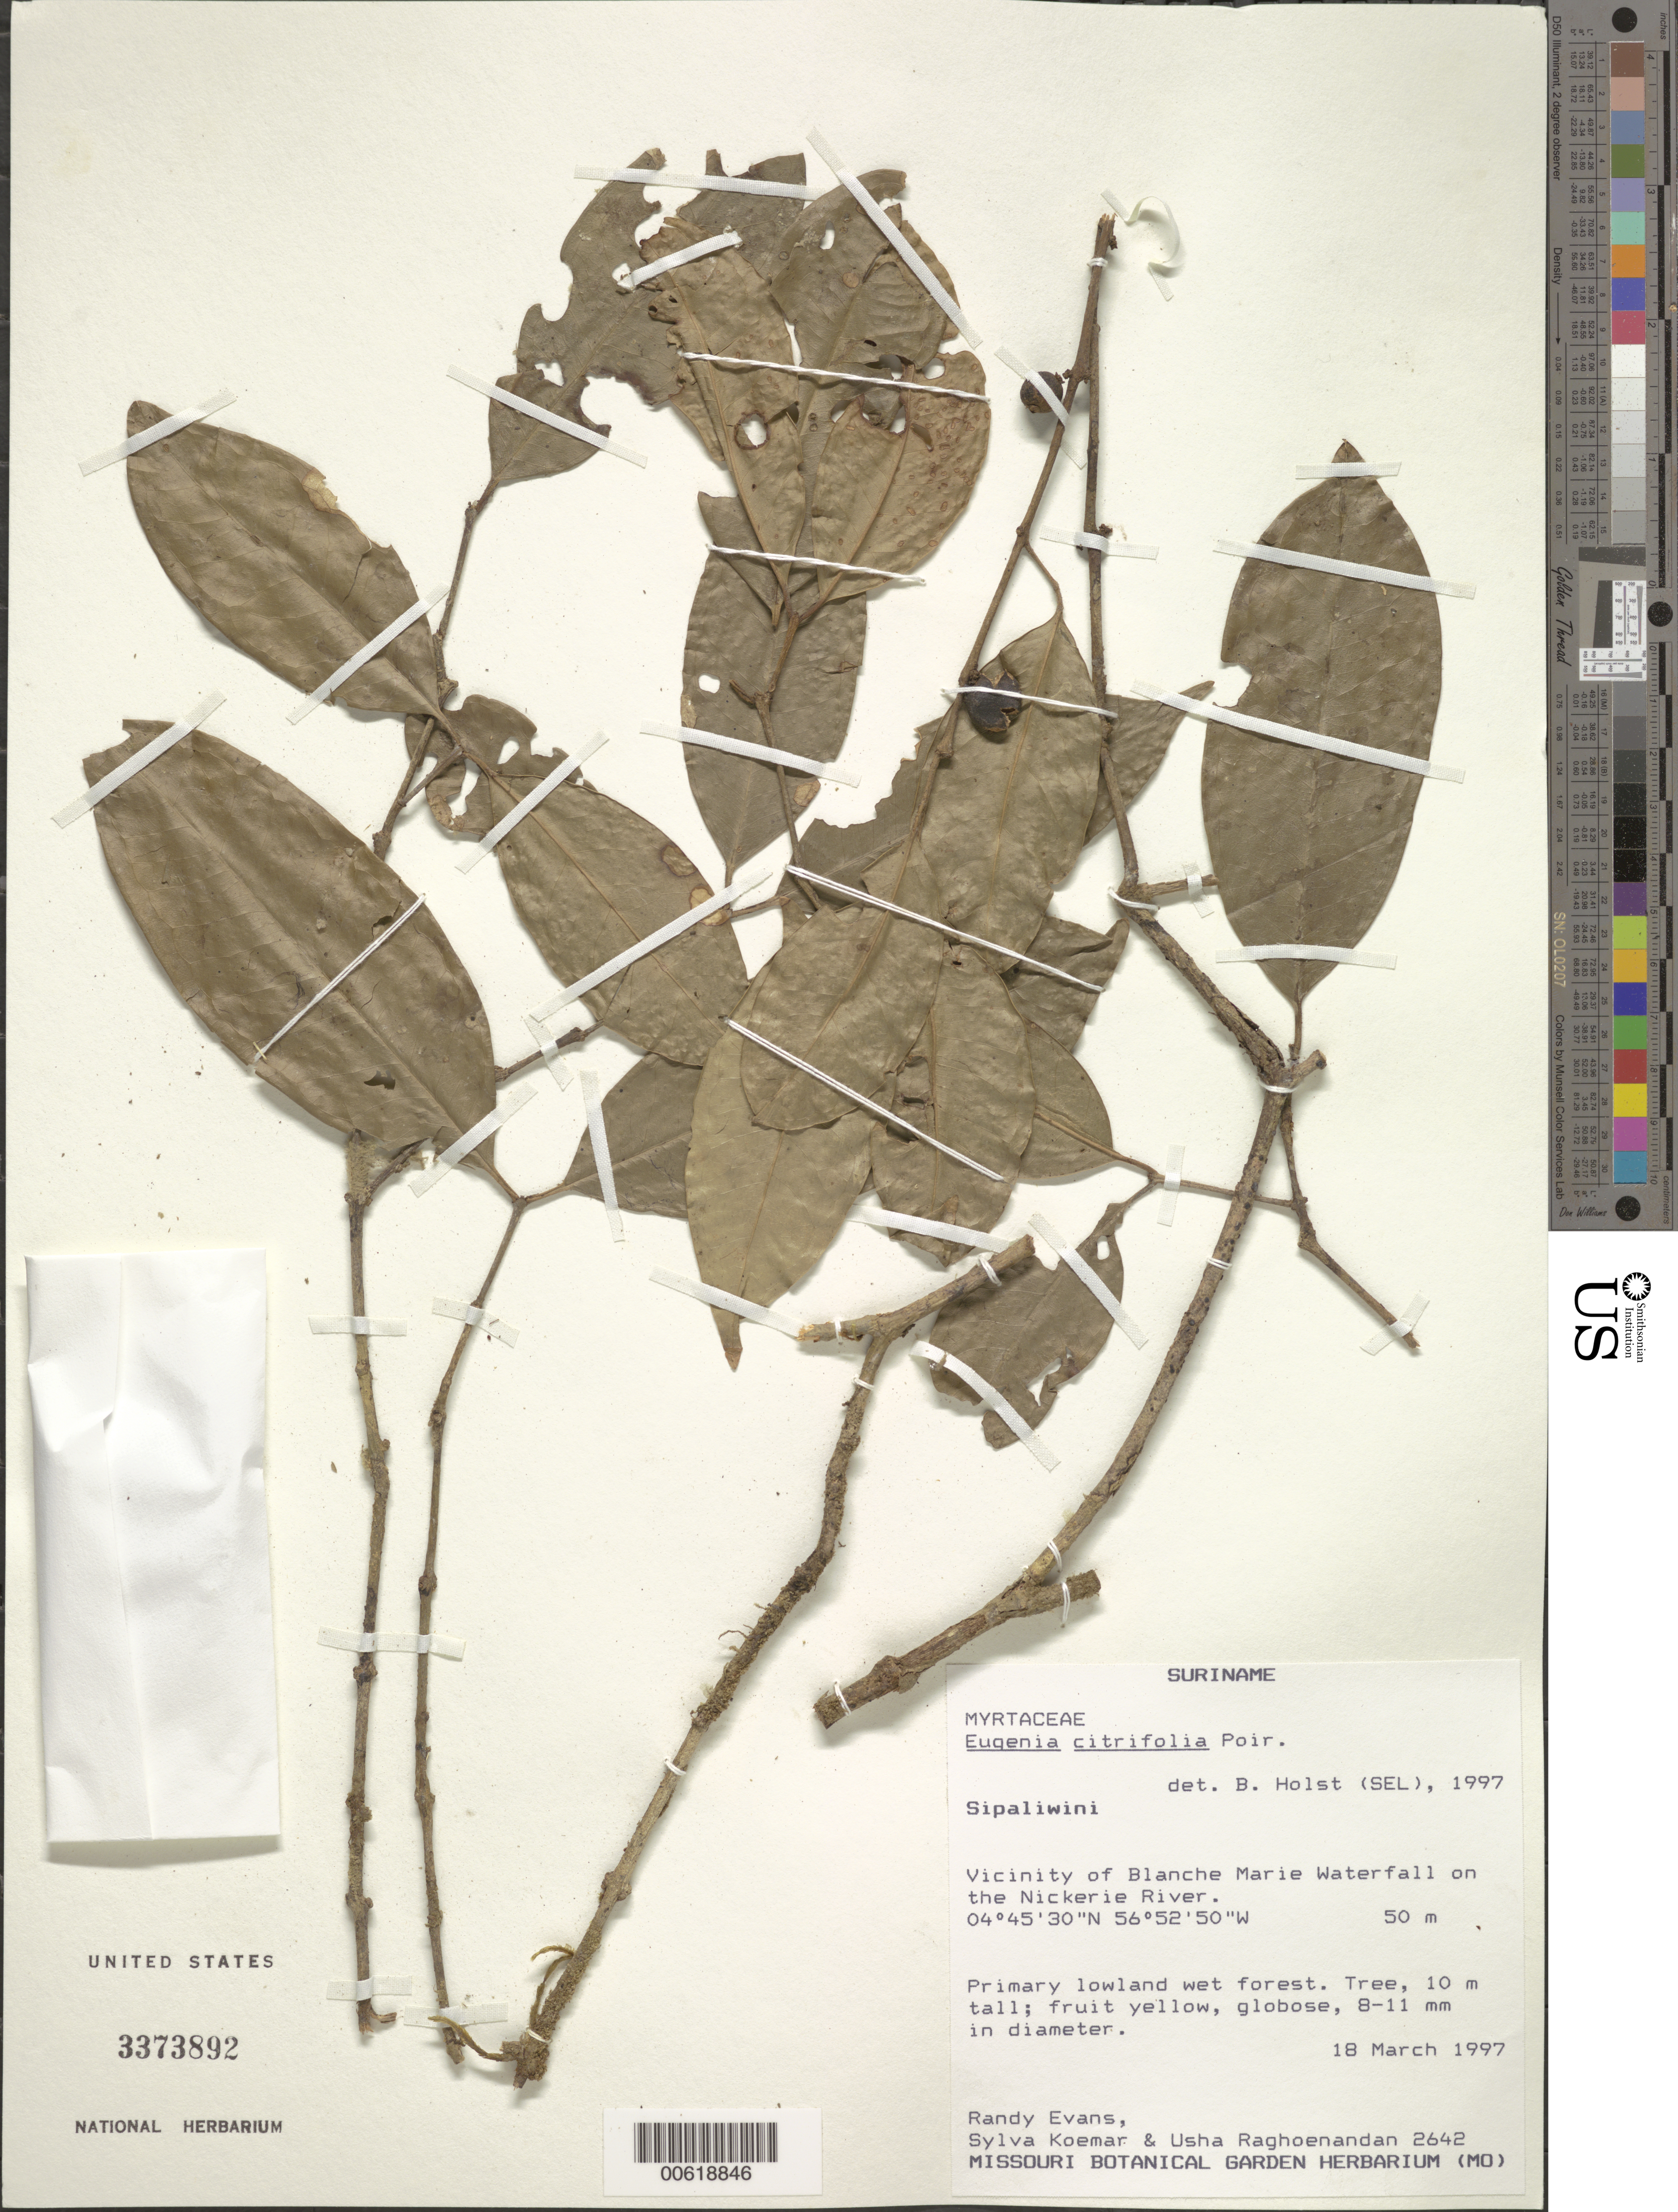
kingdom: Plantae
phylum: Tracheophyta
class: Magnoliopsida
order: Myrtales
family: Myrtaceae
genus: Eugenia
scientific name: Eugenia citrifolia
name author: Poir.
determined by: Holst, Bruce K.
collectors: R. Evans, S. Koemar & U. Raghoenandan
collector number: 2642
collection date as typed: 18-Mar-97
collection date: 1997-03-18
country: Suriname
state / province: Sipaliwini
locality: Blanche Marie Waterfall, vic., on Nickerie R.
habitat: Primary lowland wet forest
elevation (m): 50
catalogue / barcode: US 3373892